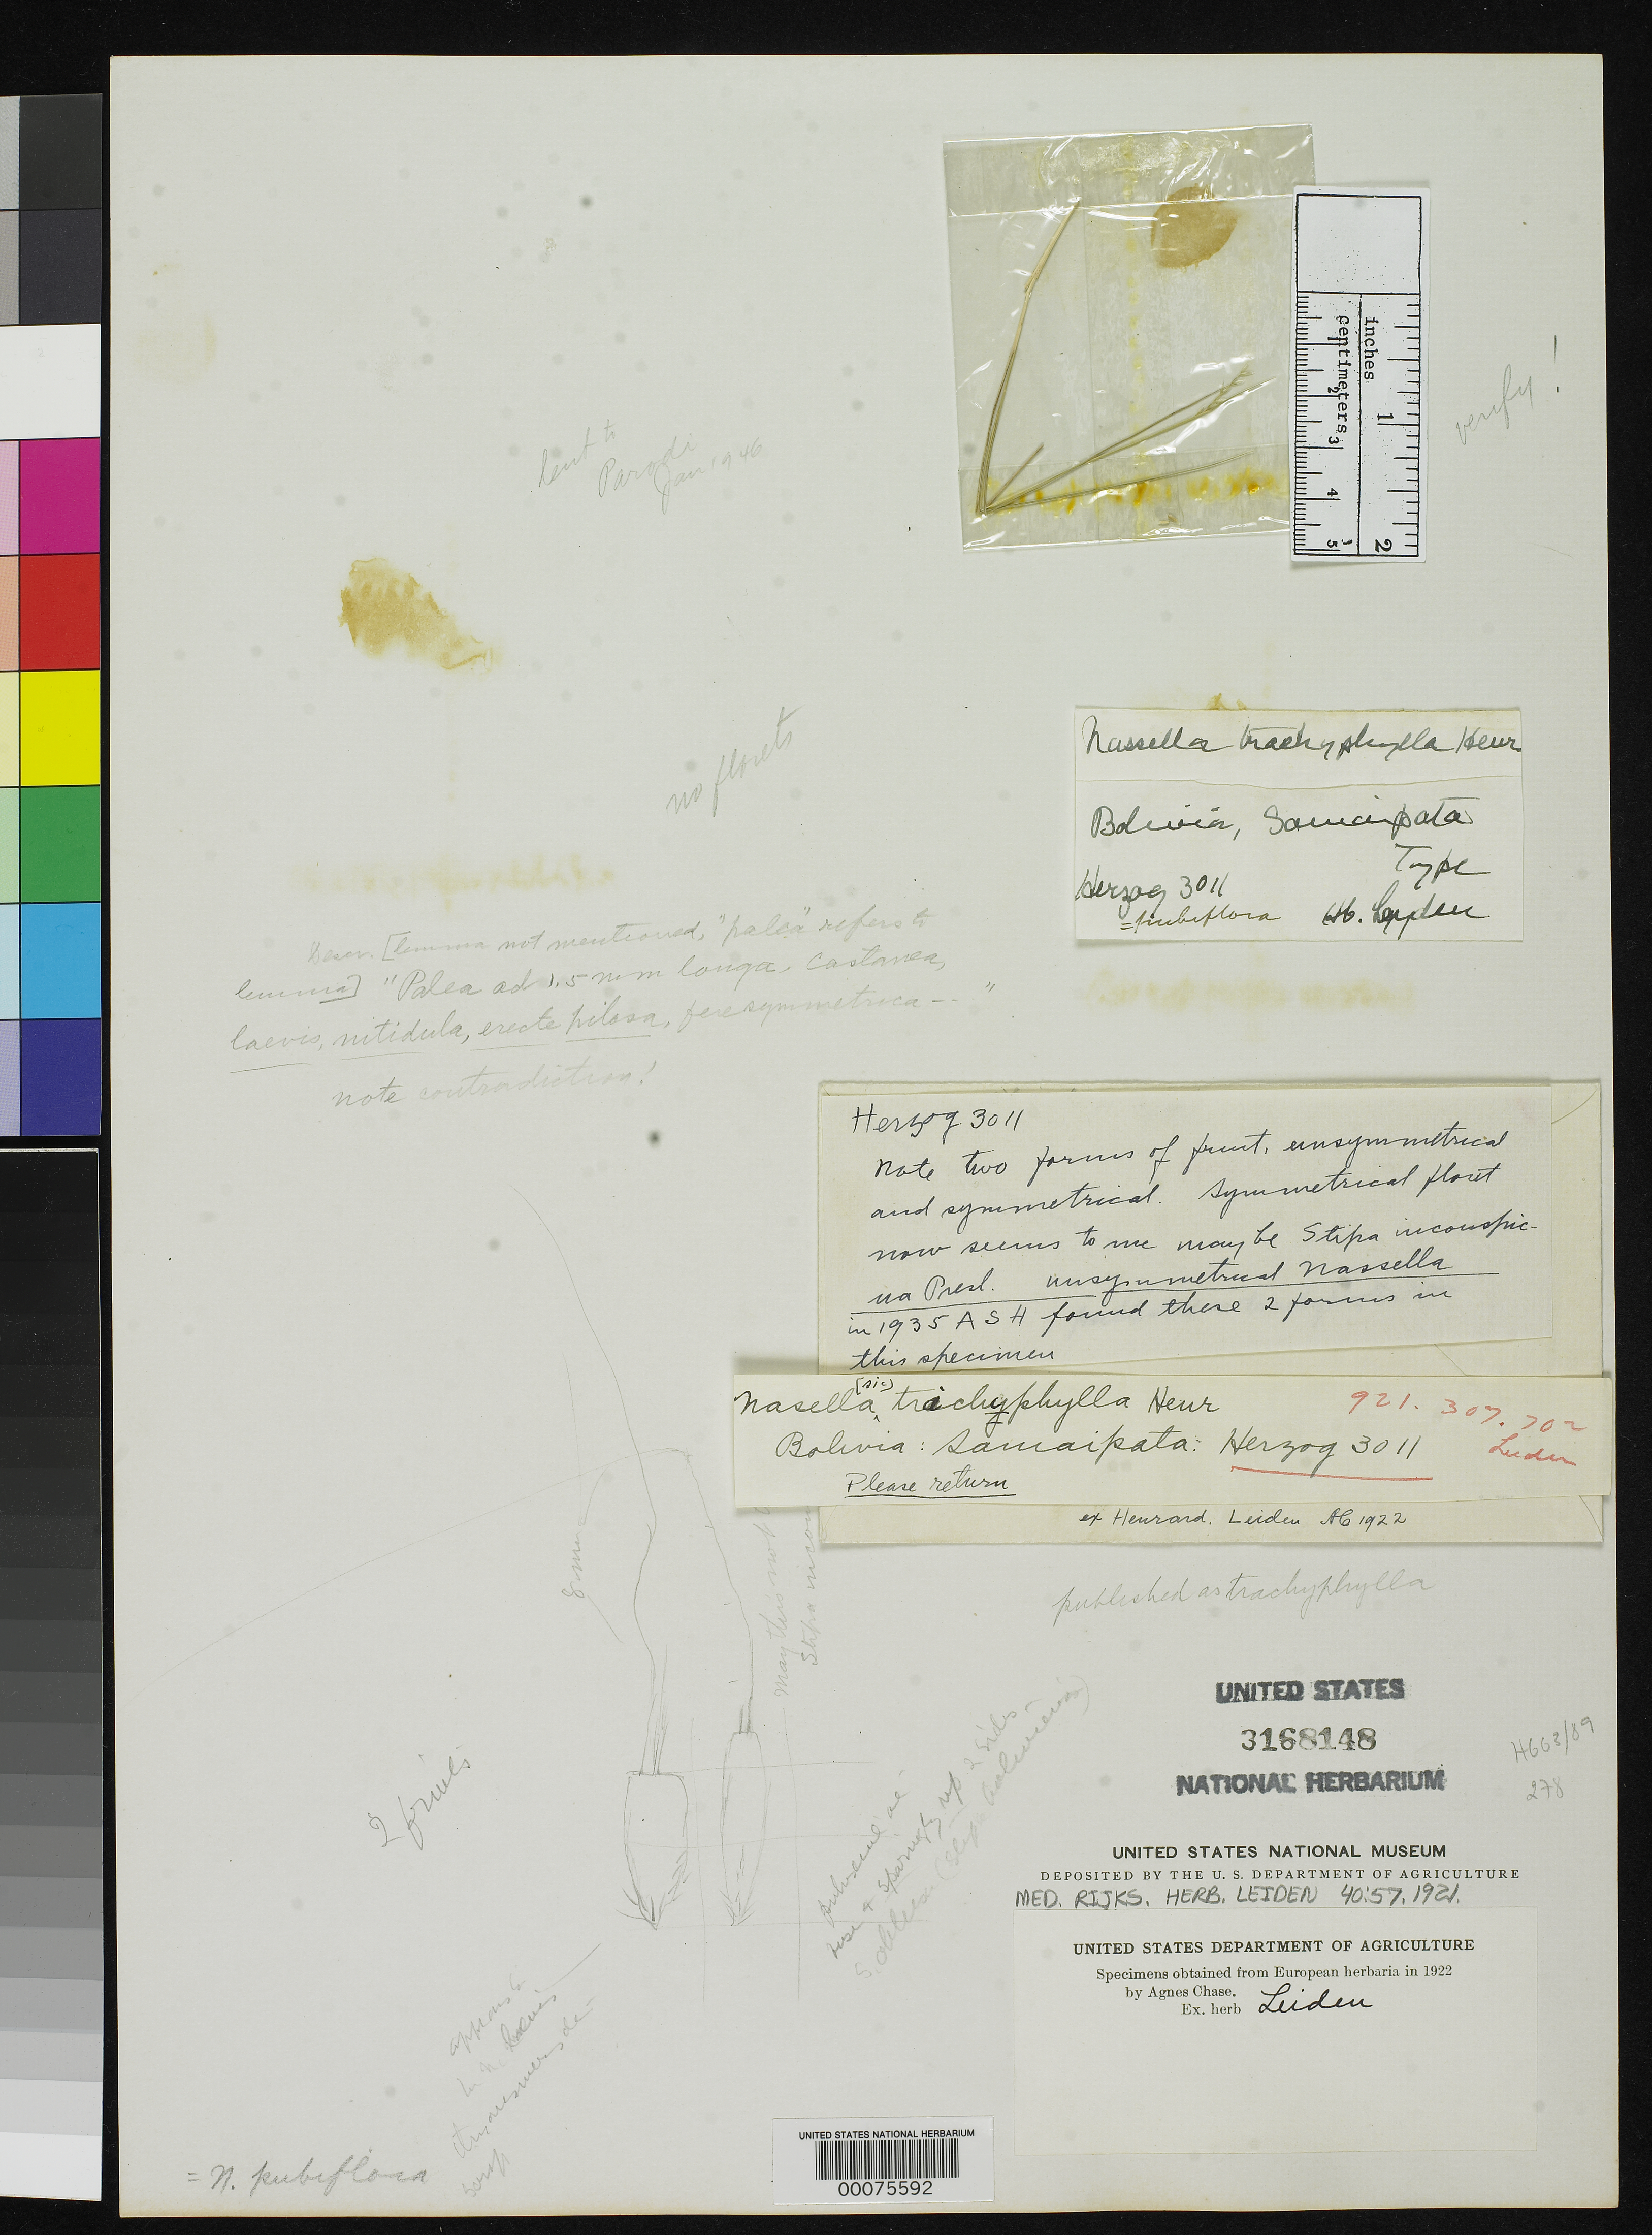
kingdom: Plantae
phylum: Tracheophyta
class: Liliopsida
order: Poales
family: Poaceae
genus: Nassella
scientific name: Nassella trachyphylla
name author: Henr.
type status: Type Fragment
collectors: T. K. J. Herzog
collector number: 3011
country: Bolivia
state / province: Santa Cruz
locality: Samaipata.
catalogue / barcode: US 3168148